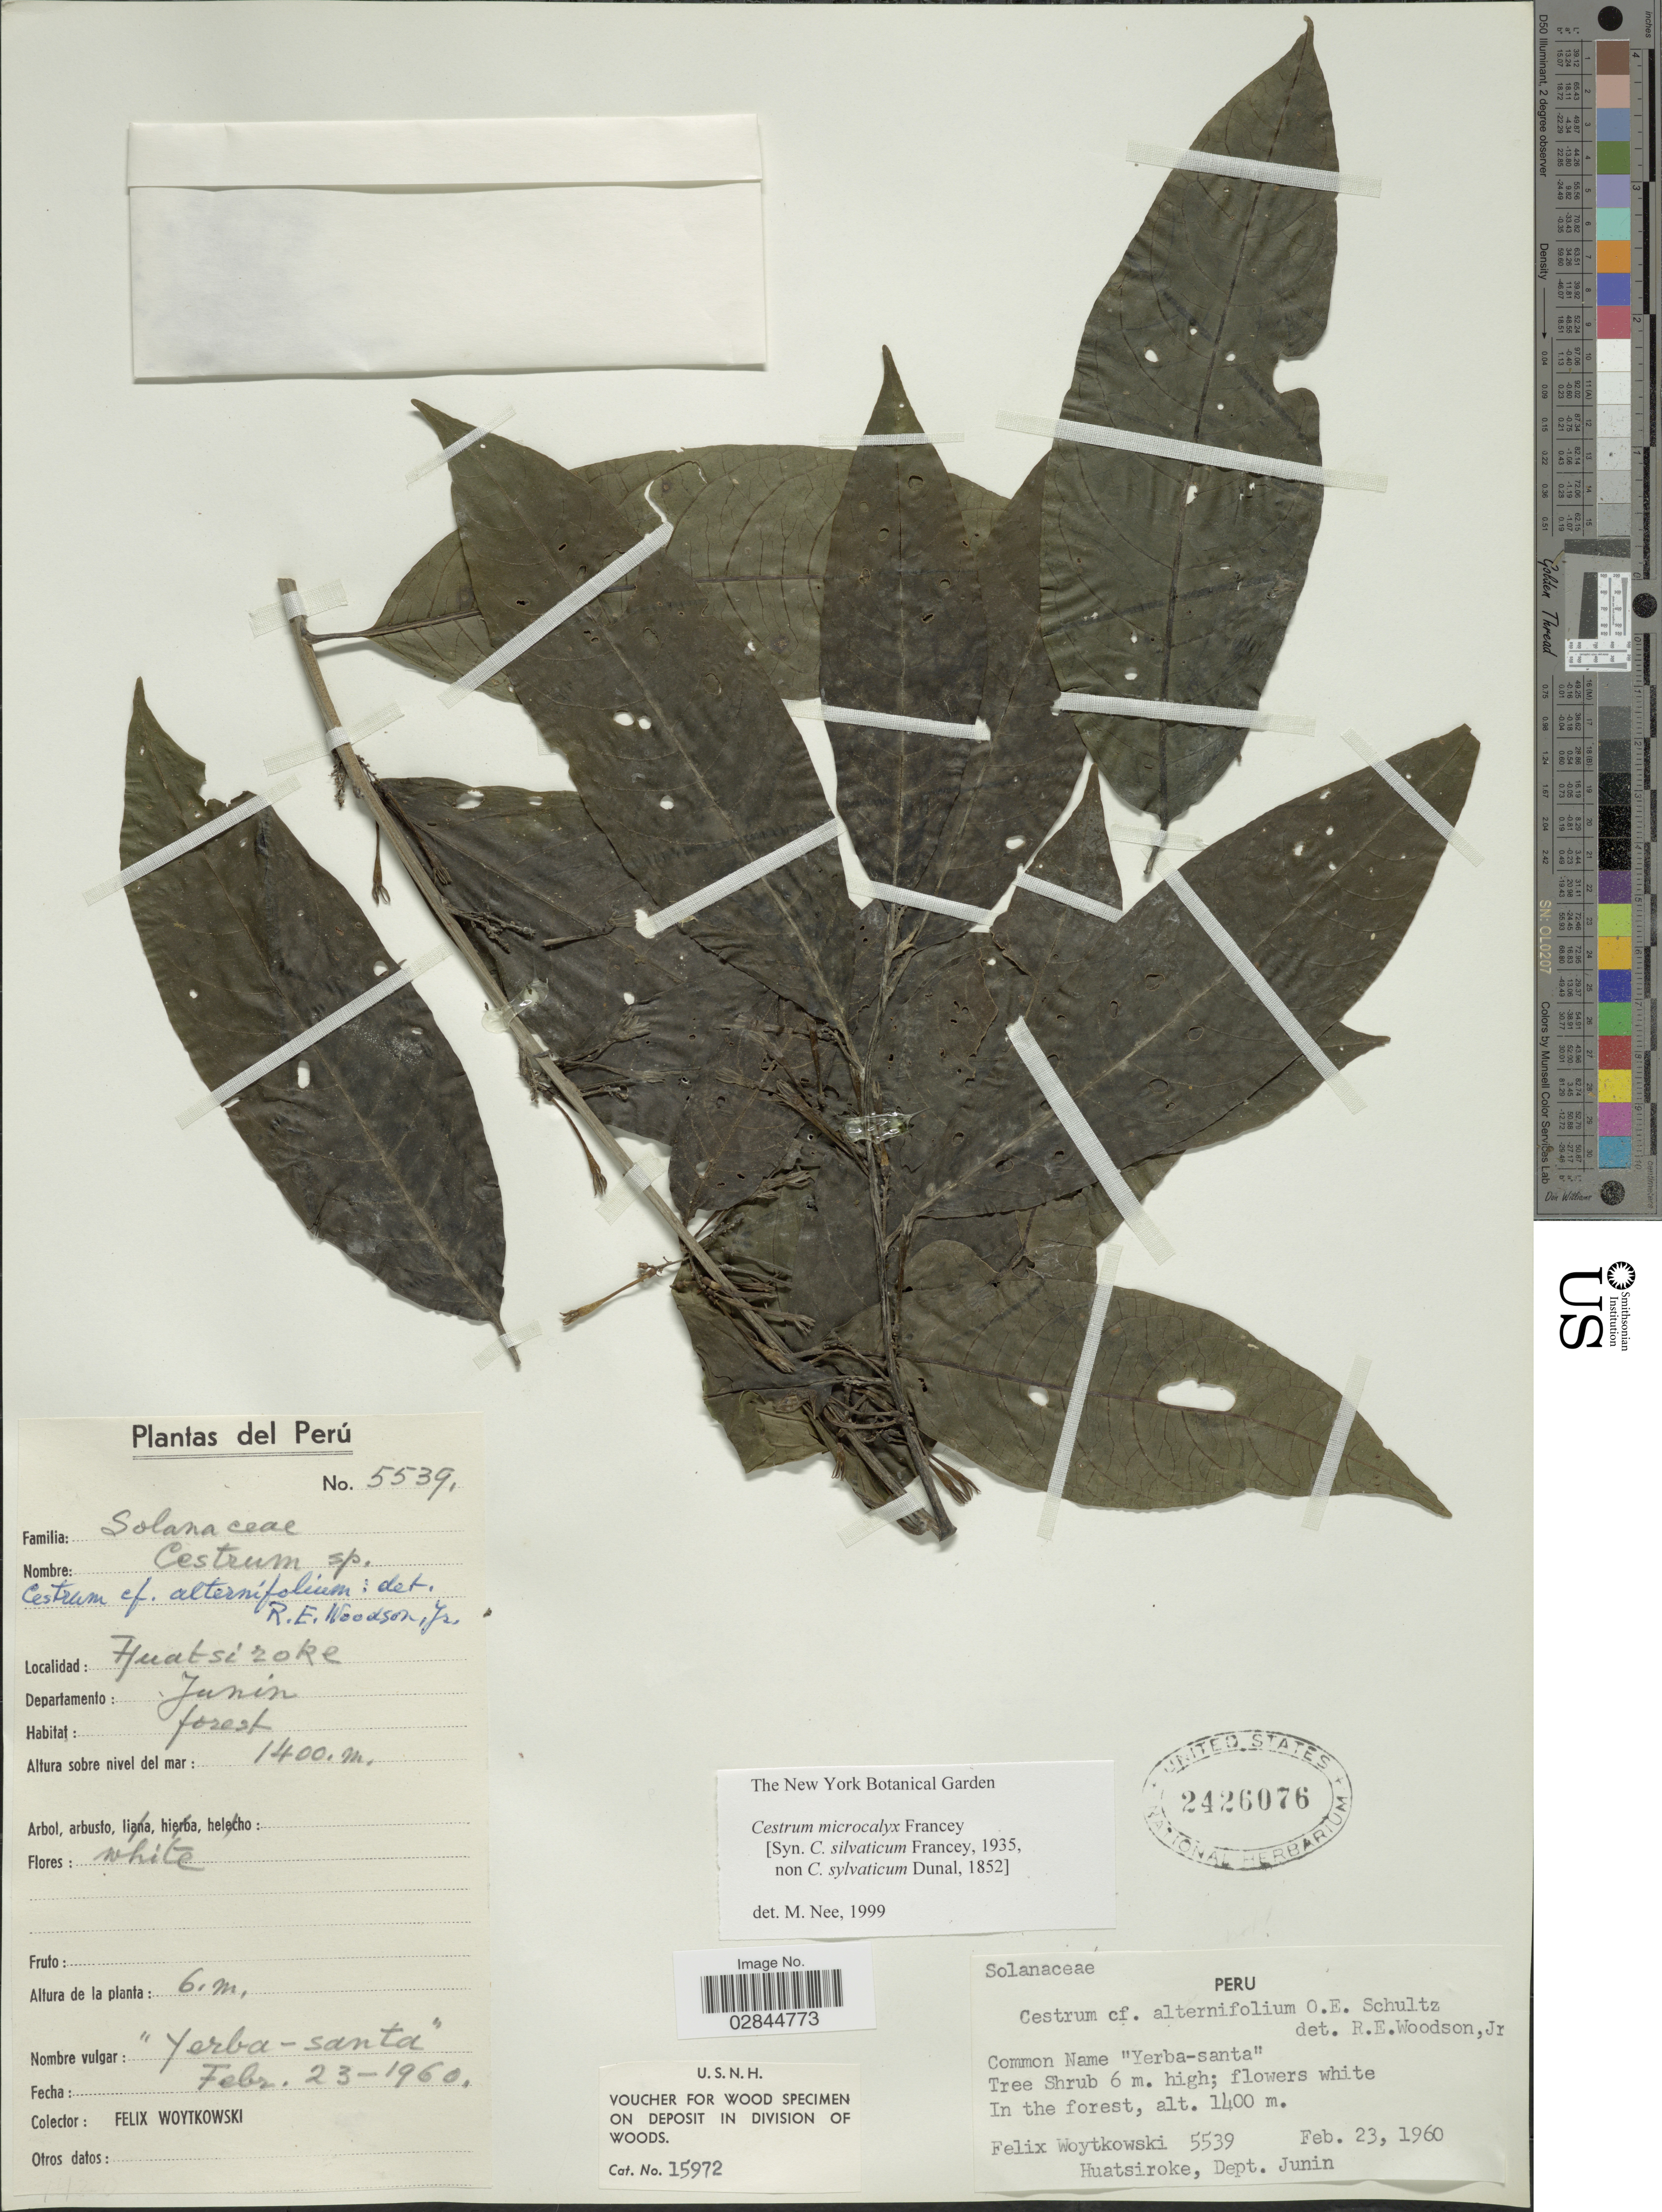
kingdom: Plantae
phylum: Tracheophyta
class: Magnoliopsida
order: Solanales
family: Solanaceae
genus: Cestrum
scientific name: Cestrum microcalyx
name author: Francey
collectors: F. Woytkowski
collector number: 5539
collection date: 1960-02-23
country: Peru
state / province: Junín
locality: Huatsiroke. Dept. Junin.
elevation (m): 1400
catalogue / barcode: US 2426076